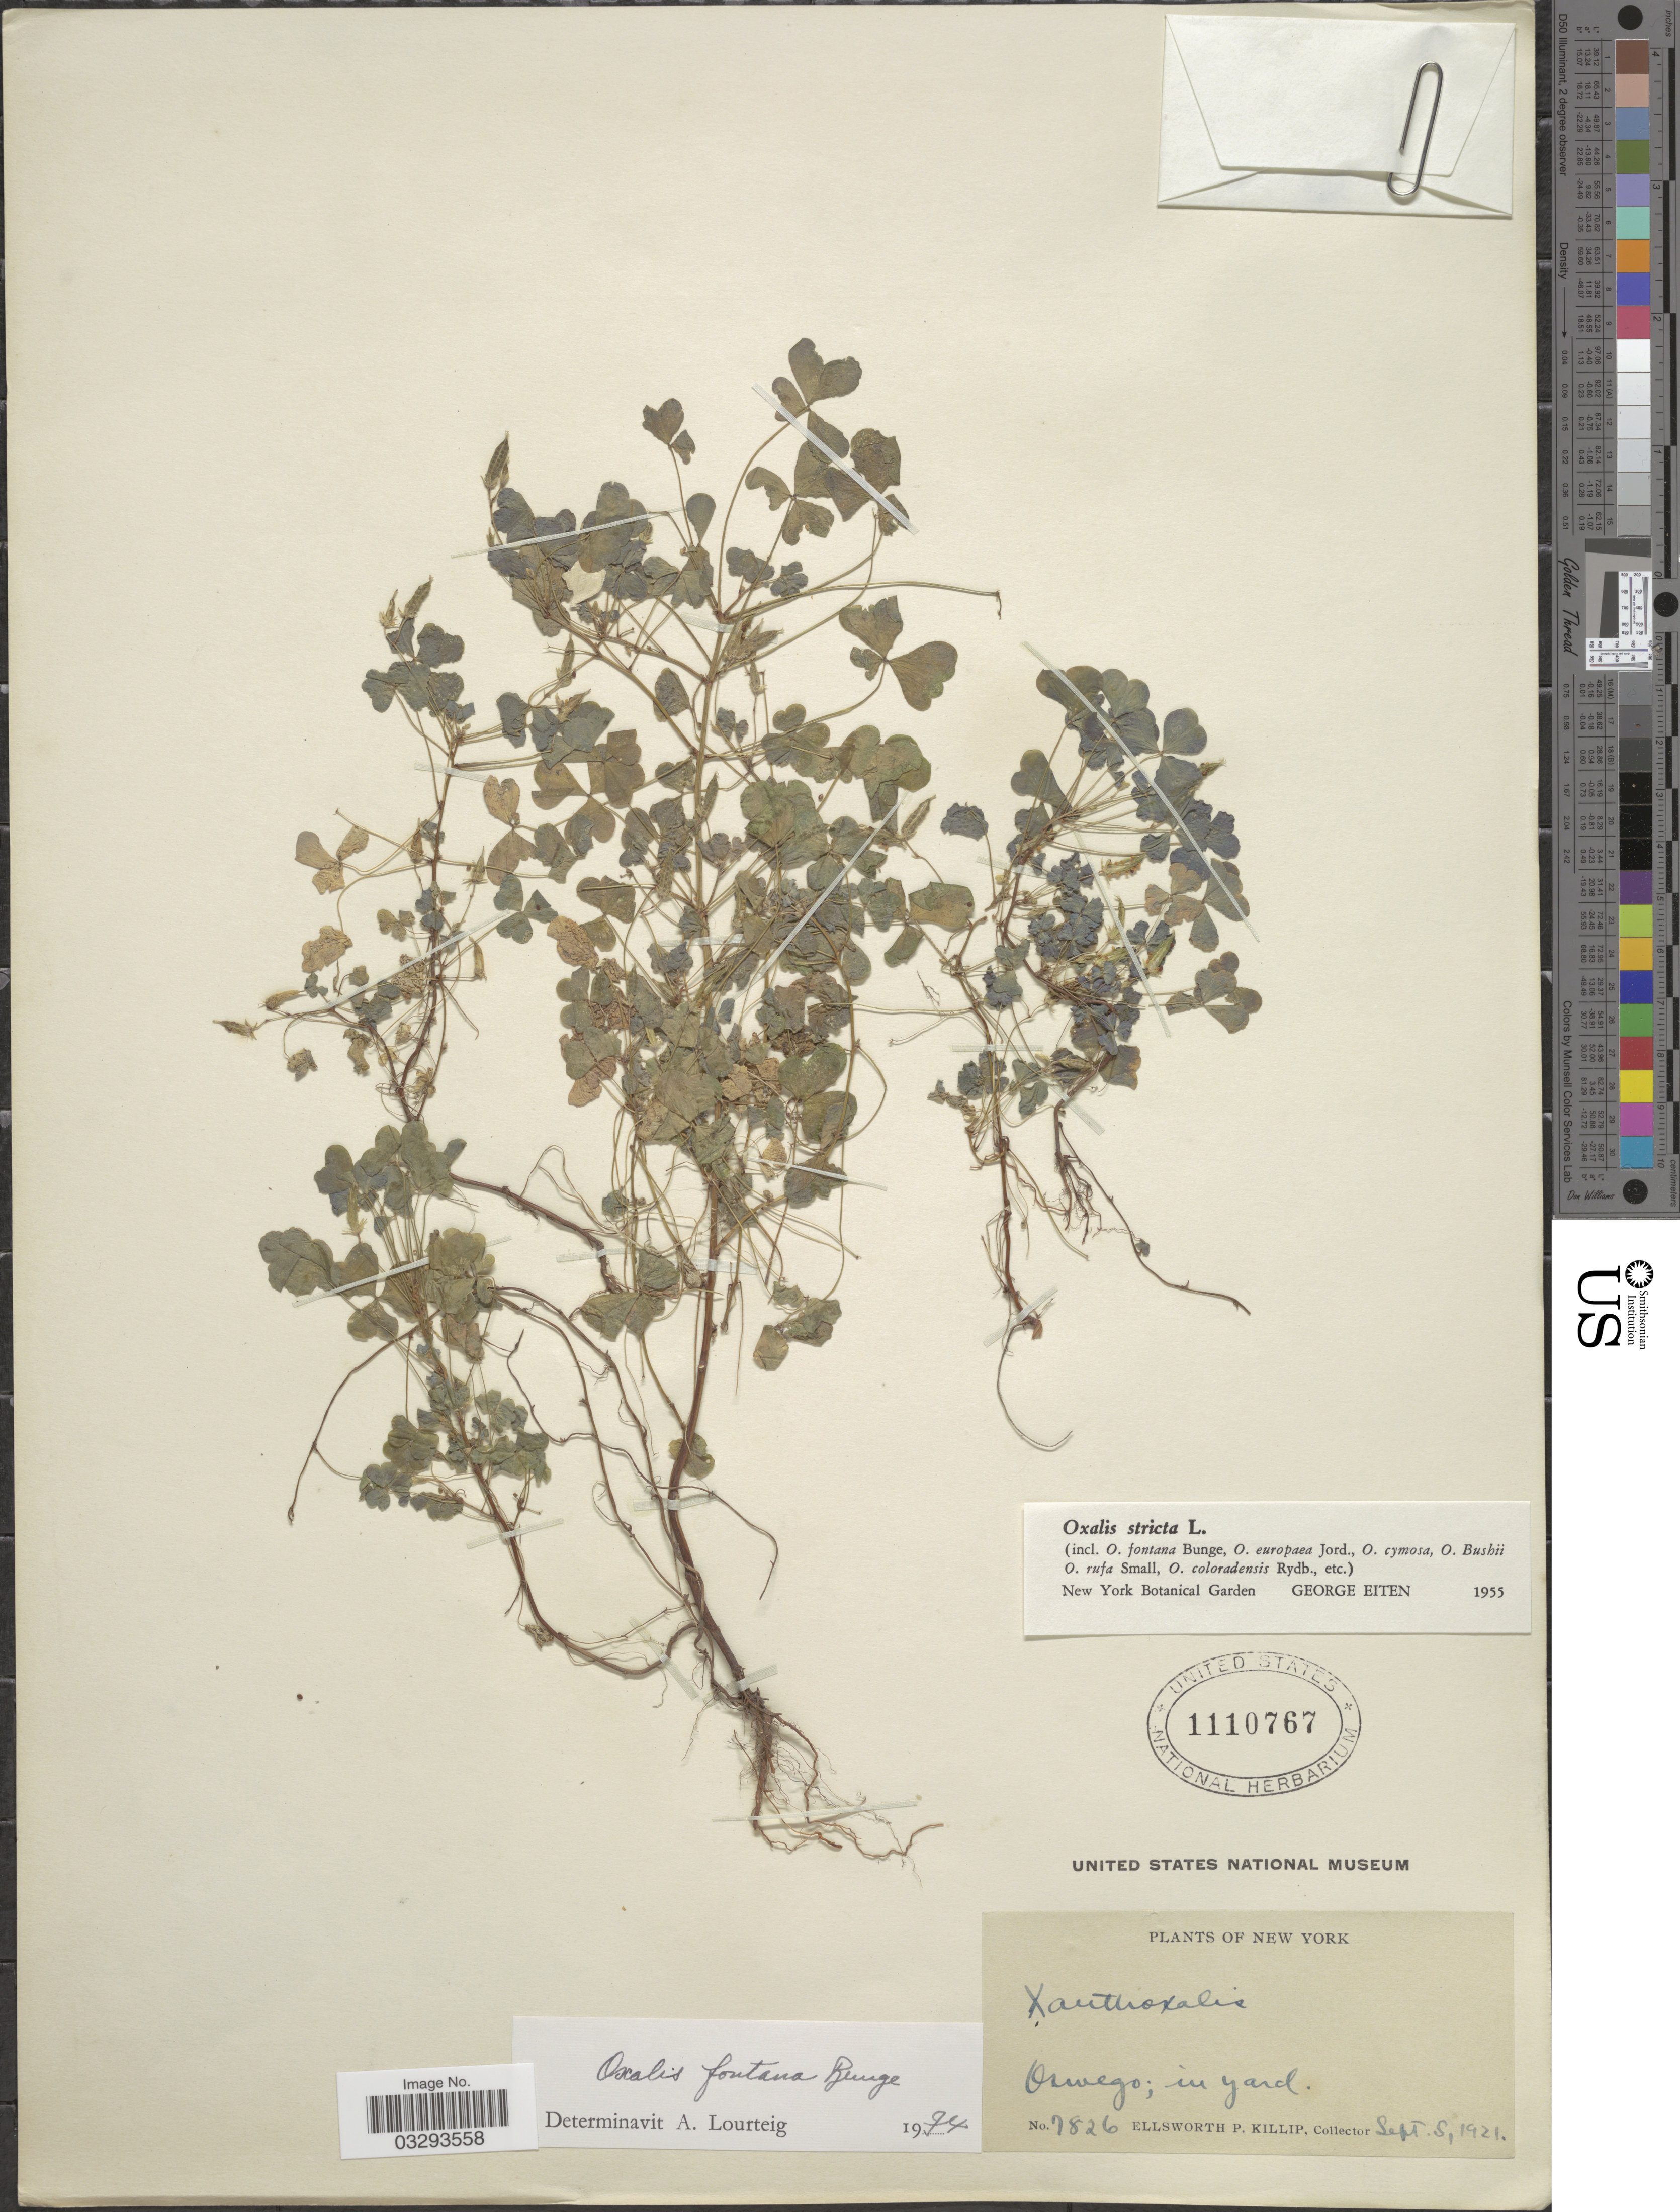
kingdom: Plantae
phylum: Tracheophyta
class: Magnoliopsida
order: Oxalidales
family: Oxalidaceae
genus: Oxalis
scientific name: Oxalis fontana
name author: Bunge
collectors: E. P. Killip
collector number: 7826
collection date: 1921-09-05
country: United States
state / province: New York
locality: Oswego; in yard.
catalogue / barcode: US 1110767